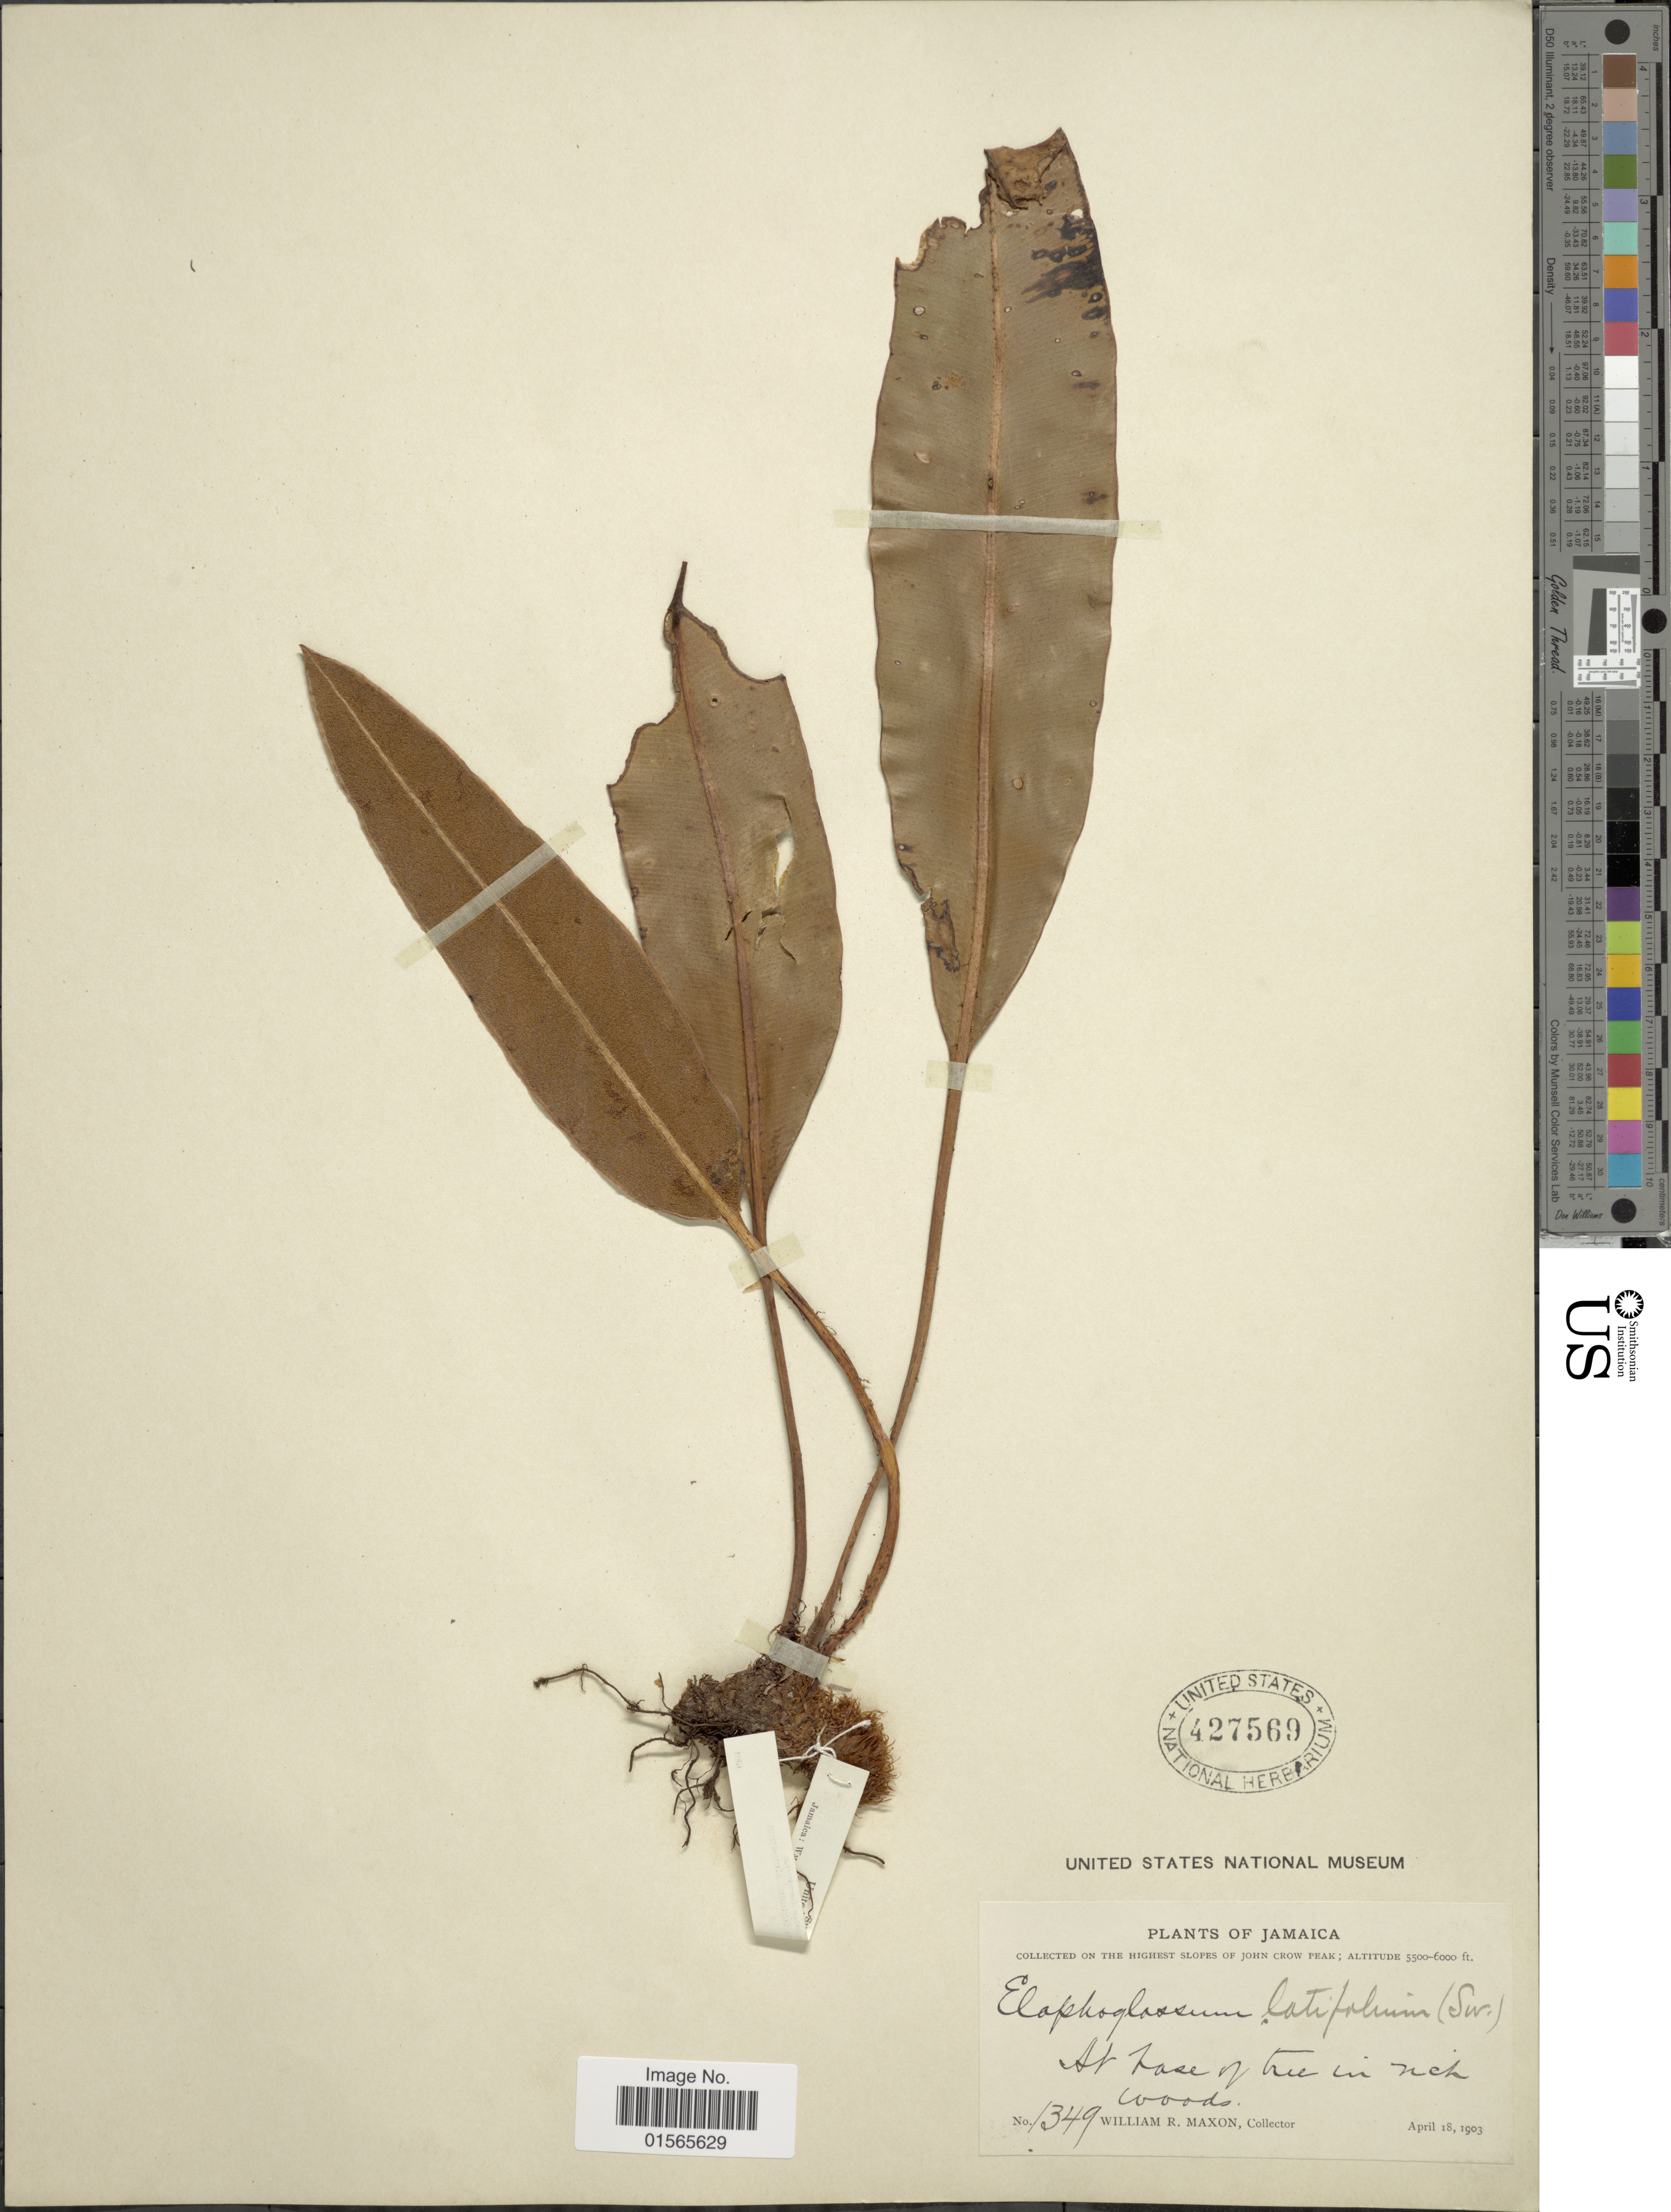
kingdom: Plantae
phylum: Tracheophyta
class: Polypodiopsida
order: Polypodiales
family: Dryopteridaceae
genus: Elaphoglossum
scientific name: Elaphoglossum latifolium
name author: (Sw.) J. Sm.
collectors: W. R. Maxon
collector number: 1349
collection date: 1903-04-18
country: Jamaica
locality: On the highest slopes of John Crow Peak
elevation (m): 1676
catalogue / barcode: US 427569